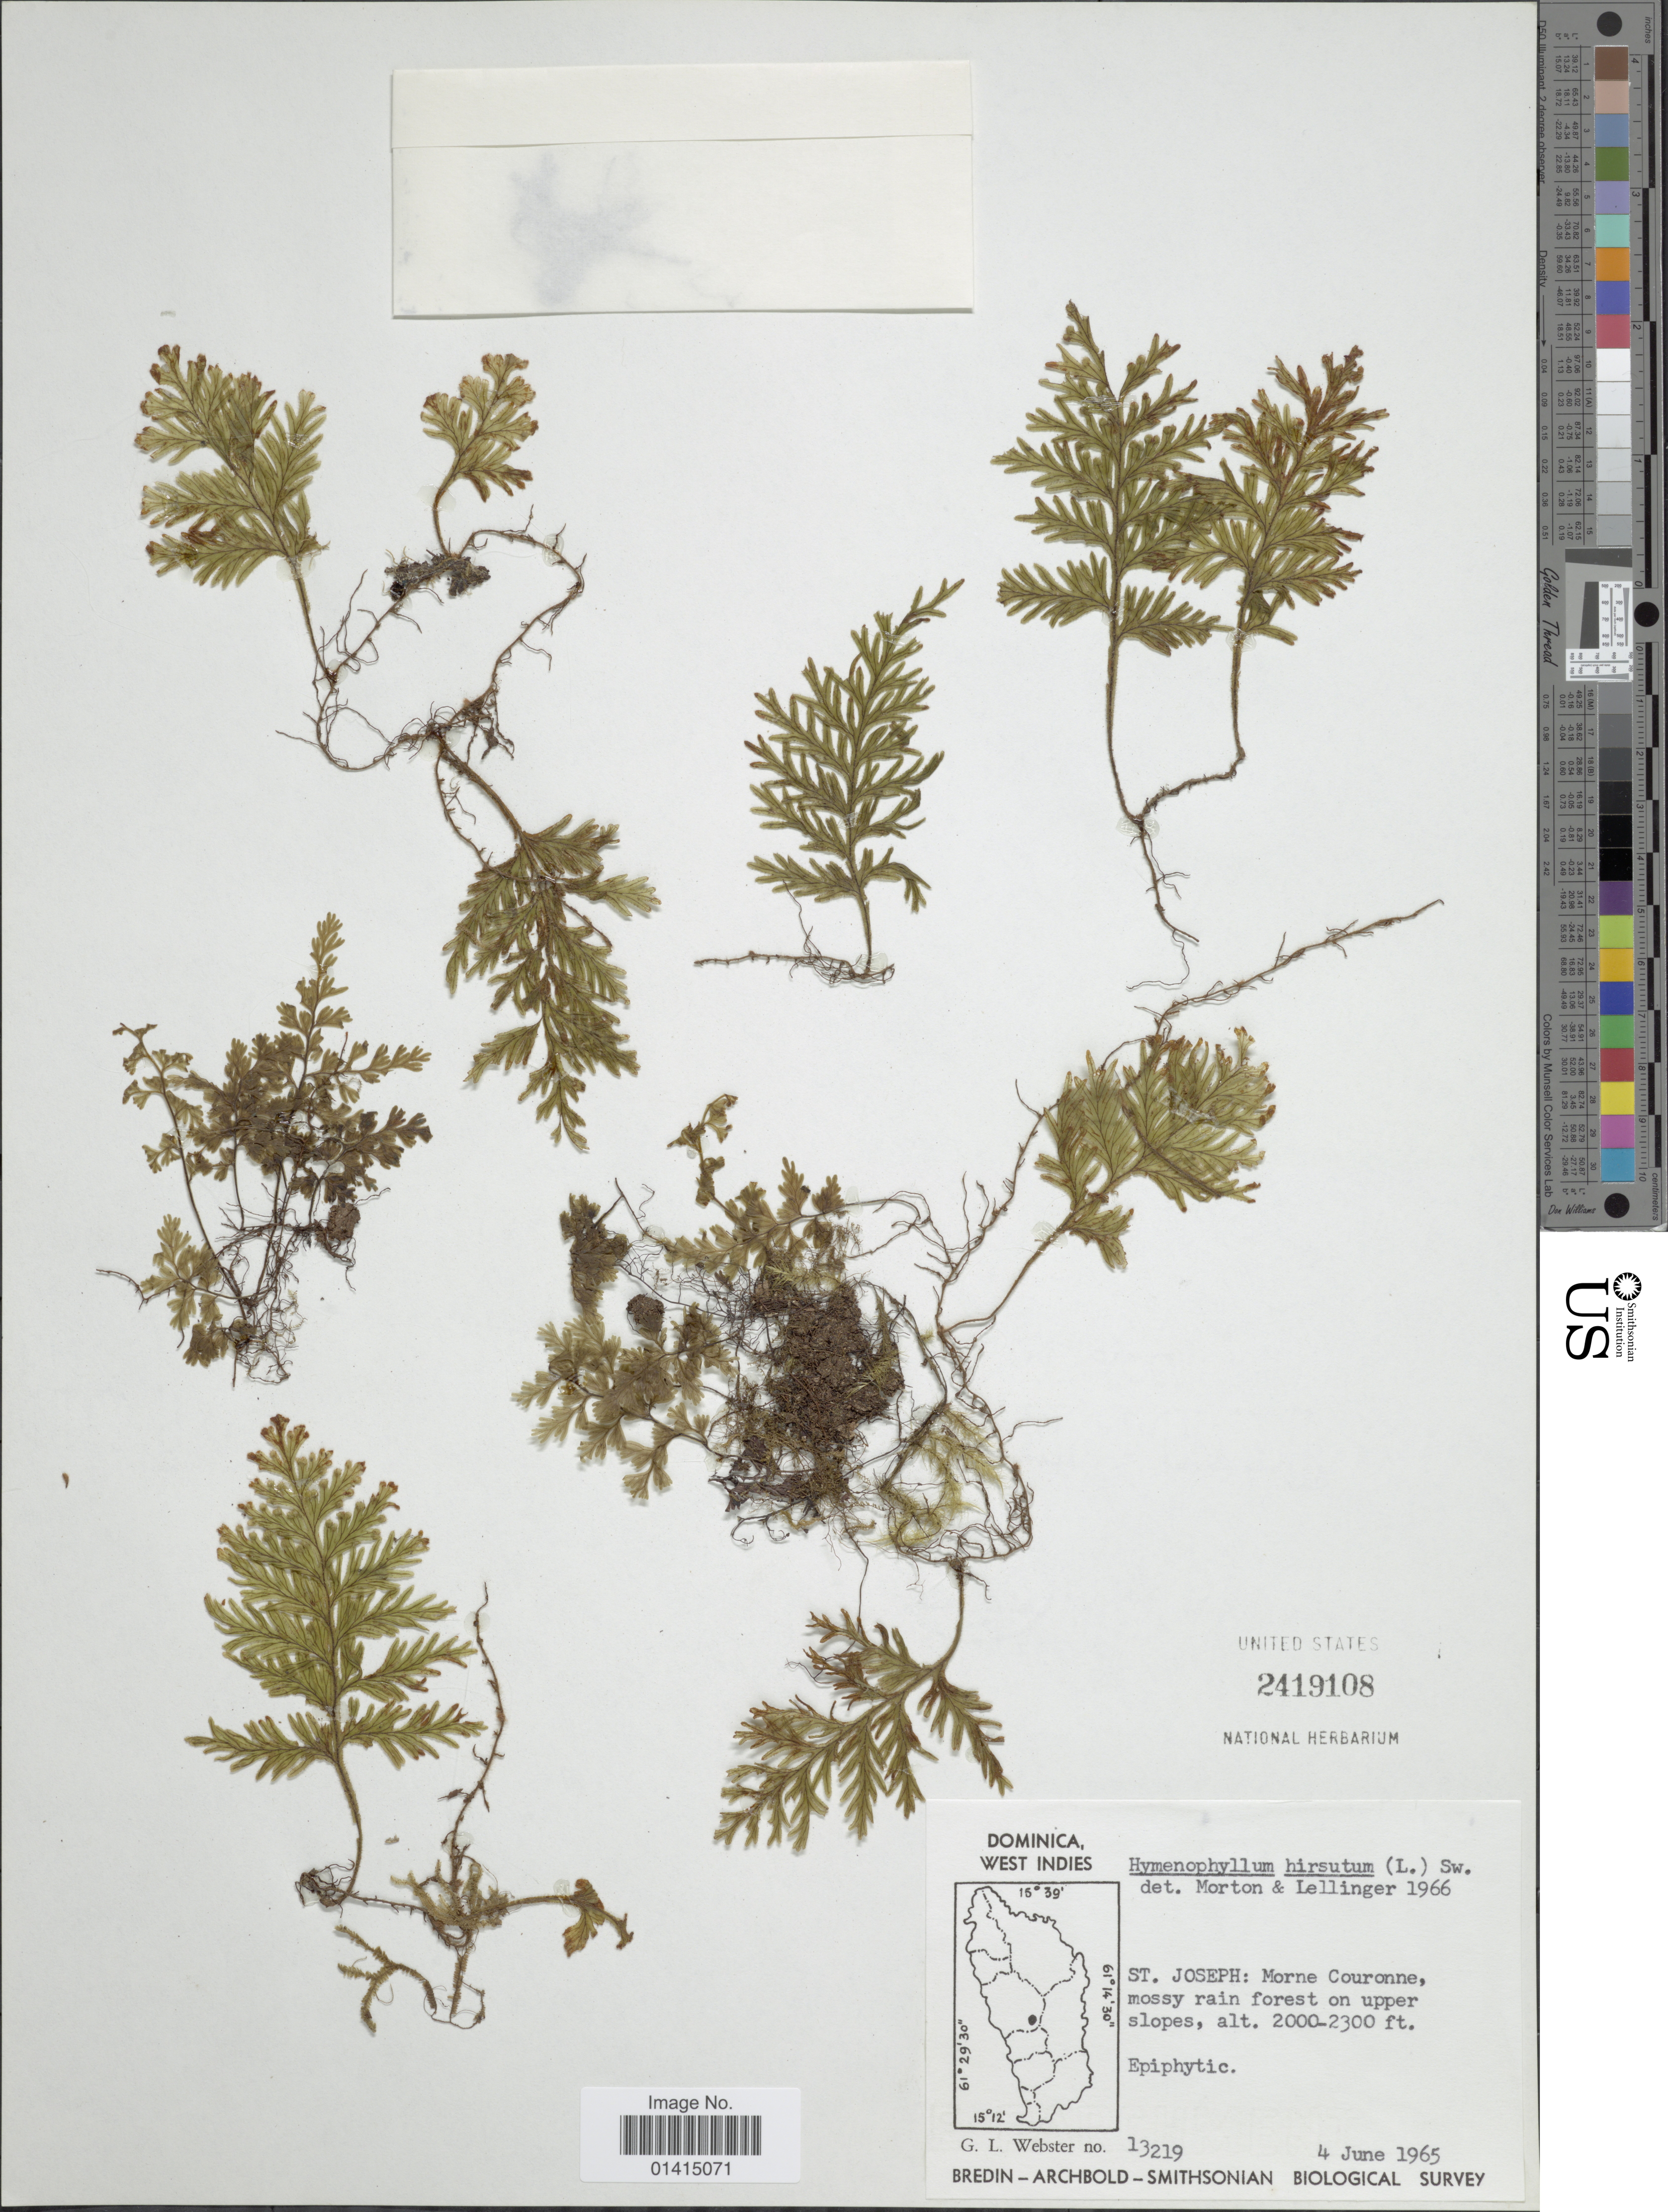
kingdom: Plantae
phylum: Tracheophyta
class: Polypodiopsida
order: Hymenophyllales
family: Hymenophyllaceae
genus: Hymenophyllum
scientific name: Hymenophyllum hirtellum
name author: Sw. in Schrad.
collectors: G. L. Webster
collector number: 13219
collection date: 1965-06-04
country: Dominica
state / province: St. Joseph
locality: Dominica West Indies, St. Joseph: Morne Couronne, mossy rain forest on upper slopes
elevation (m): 610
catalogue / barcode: US 2419108